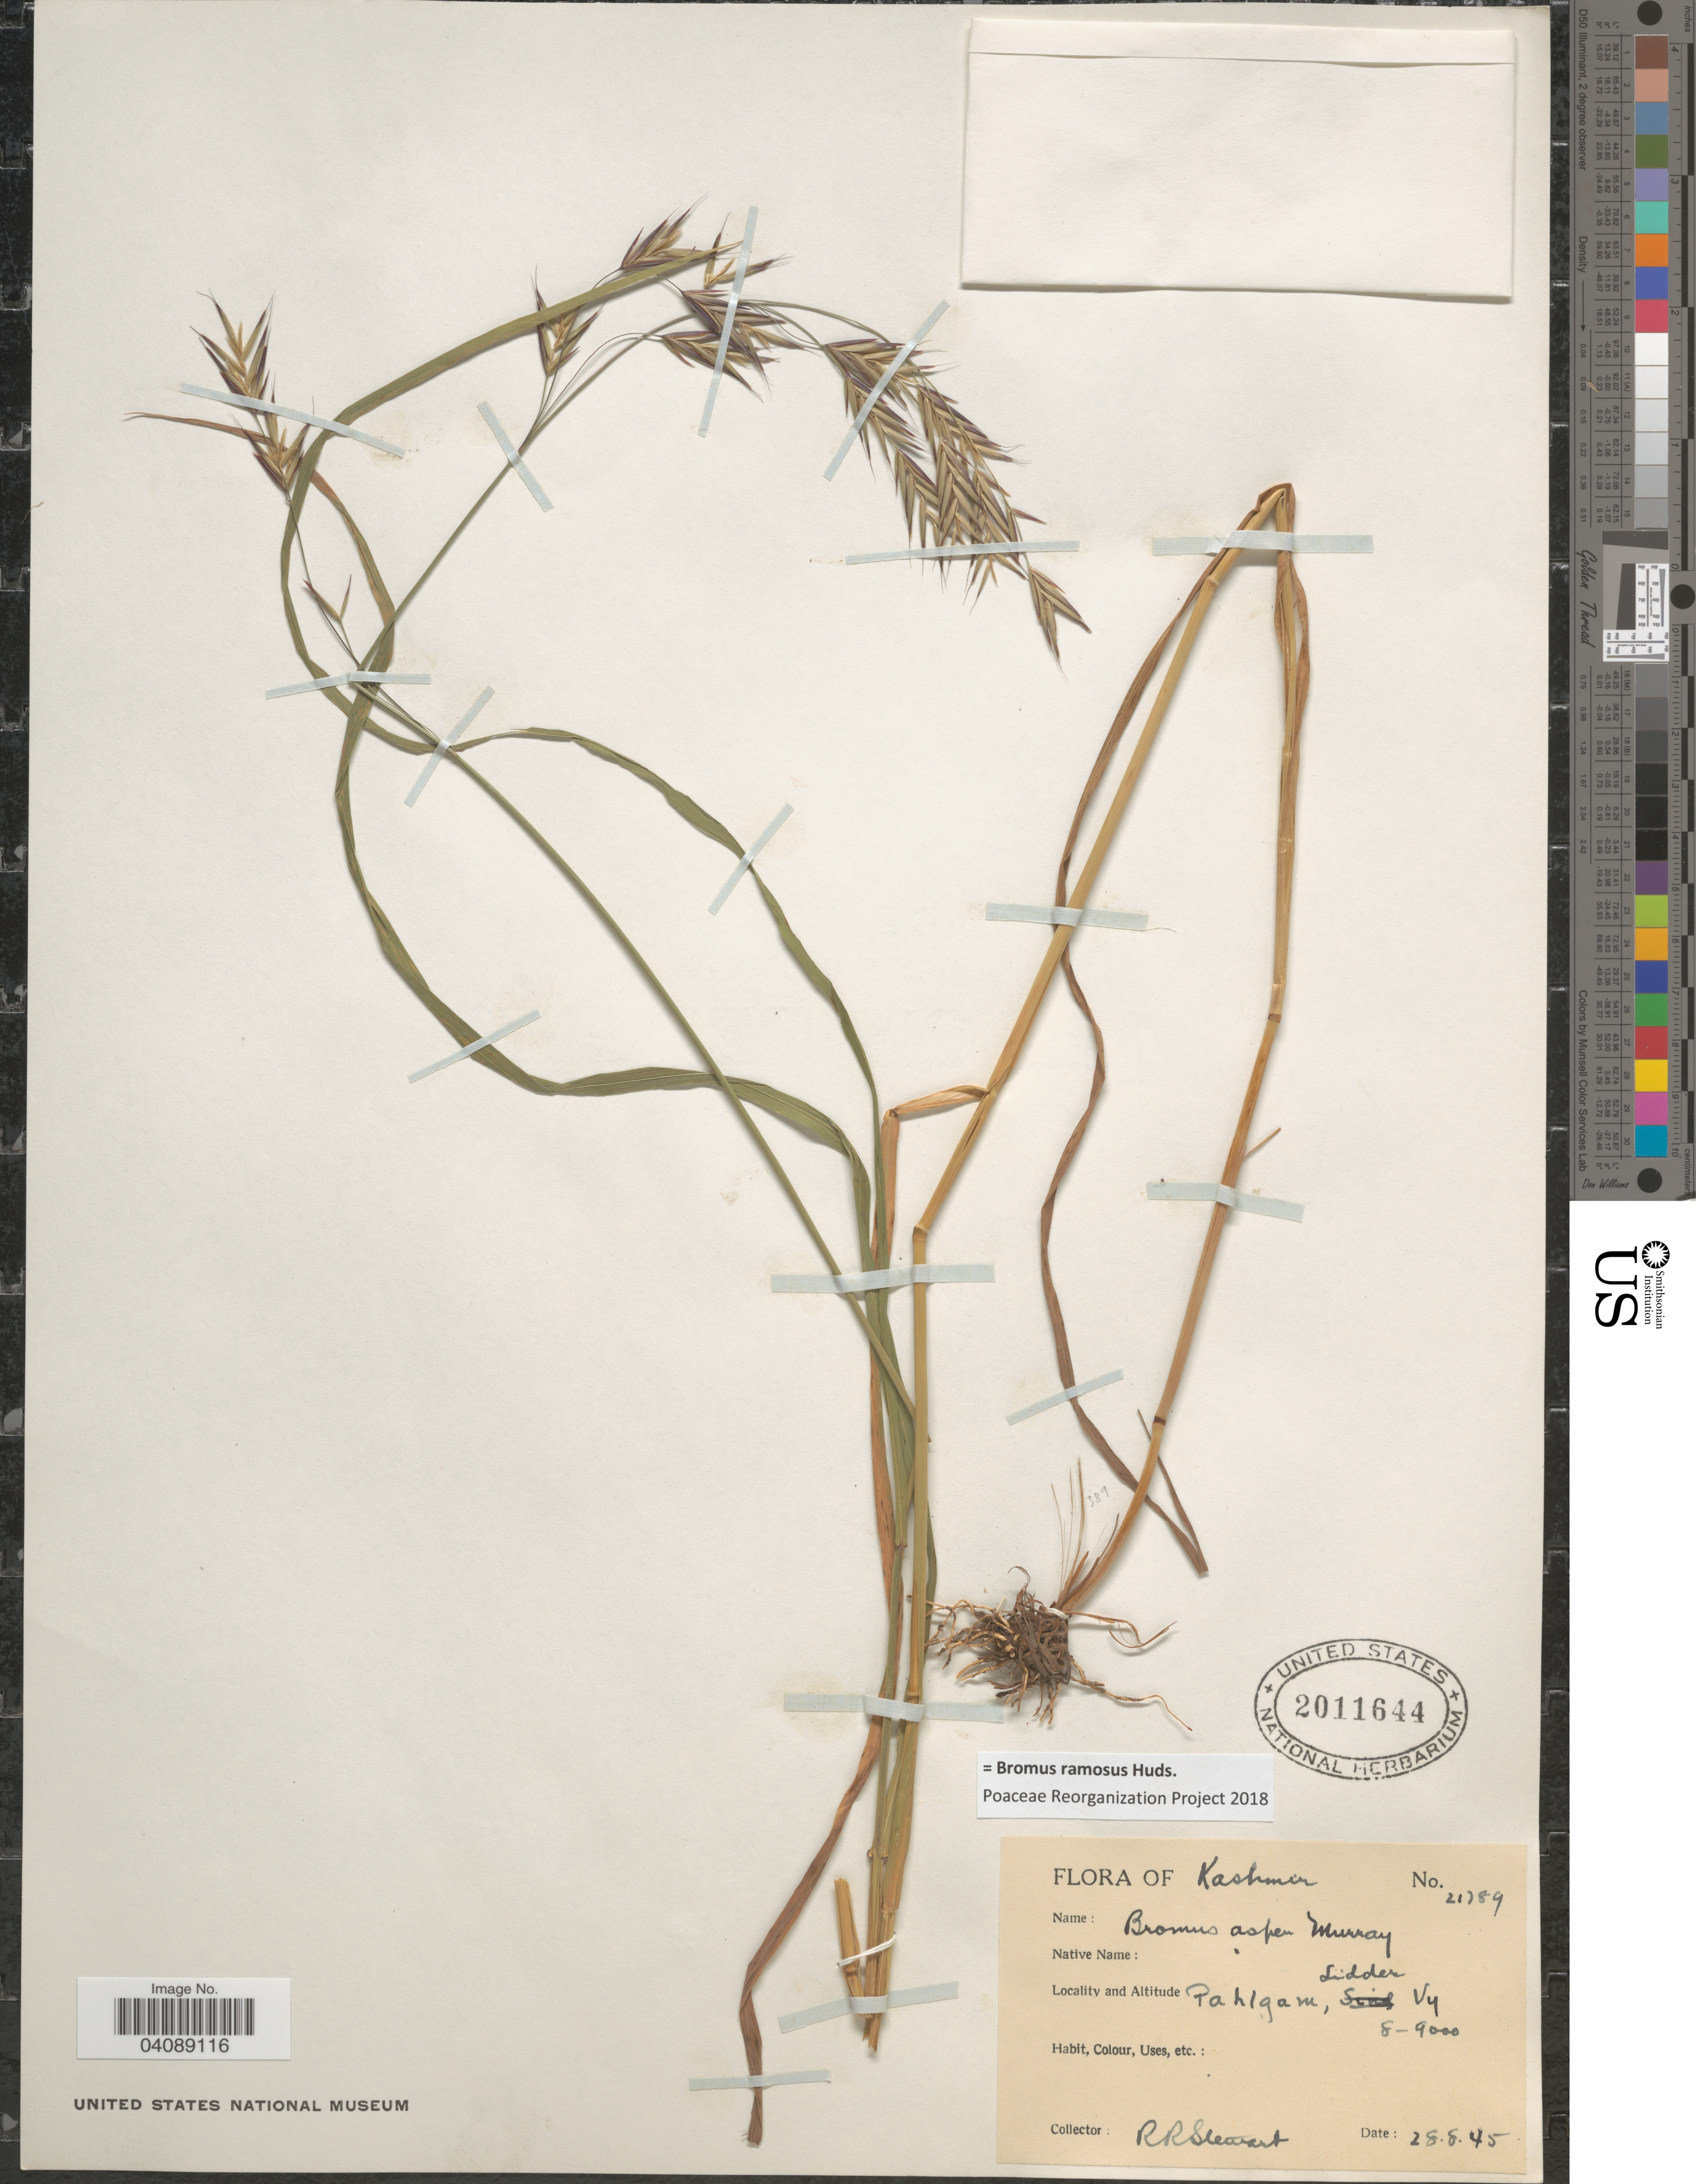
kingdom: Plantae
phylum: Tracheophyta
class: Liliopsida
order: Poales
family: Poaceae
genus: Bromus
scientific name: Bromus ramosus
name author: Huds.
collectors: R. Stewart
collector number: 21789*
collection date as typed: Transcribed d/m/y: 28/8/45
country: India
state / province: Jammu and Kashmir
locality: Pahlgam, Lidder Vy. Kashmir.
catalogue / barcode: US 2011644